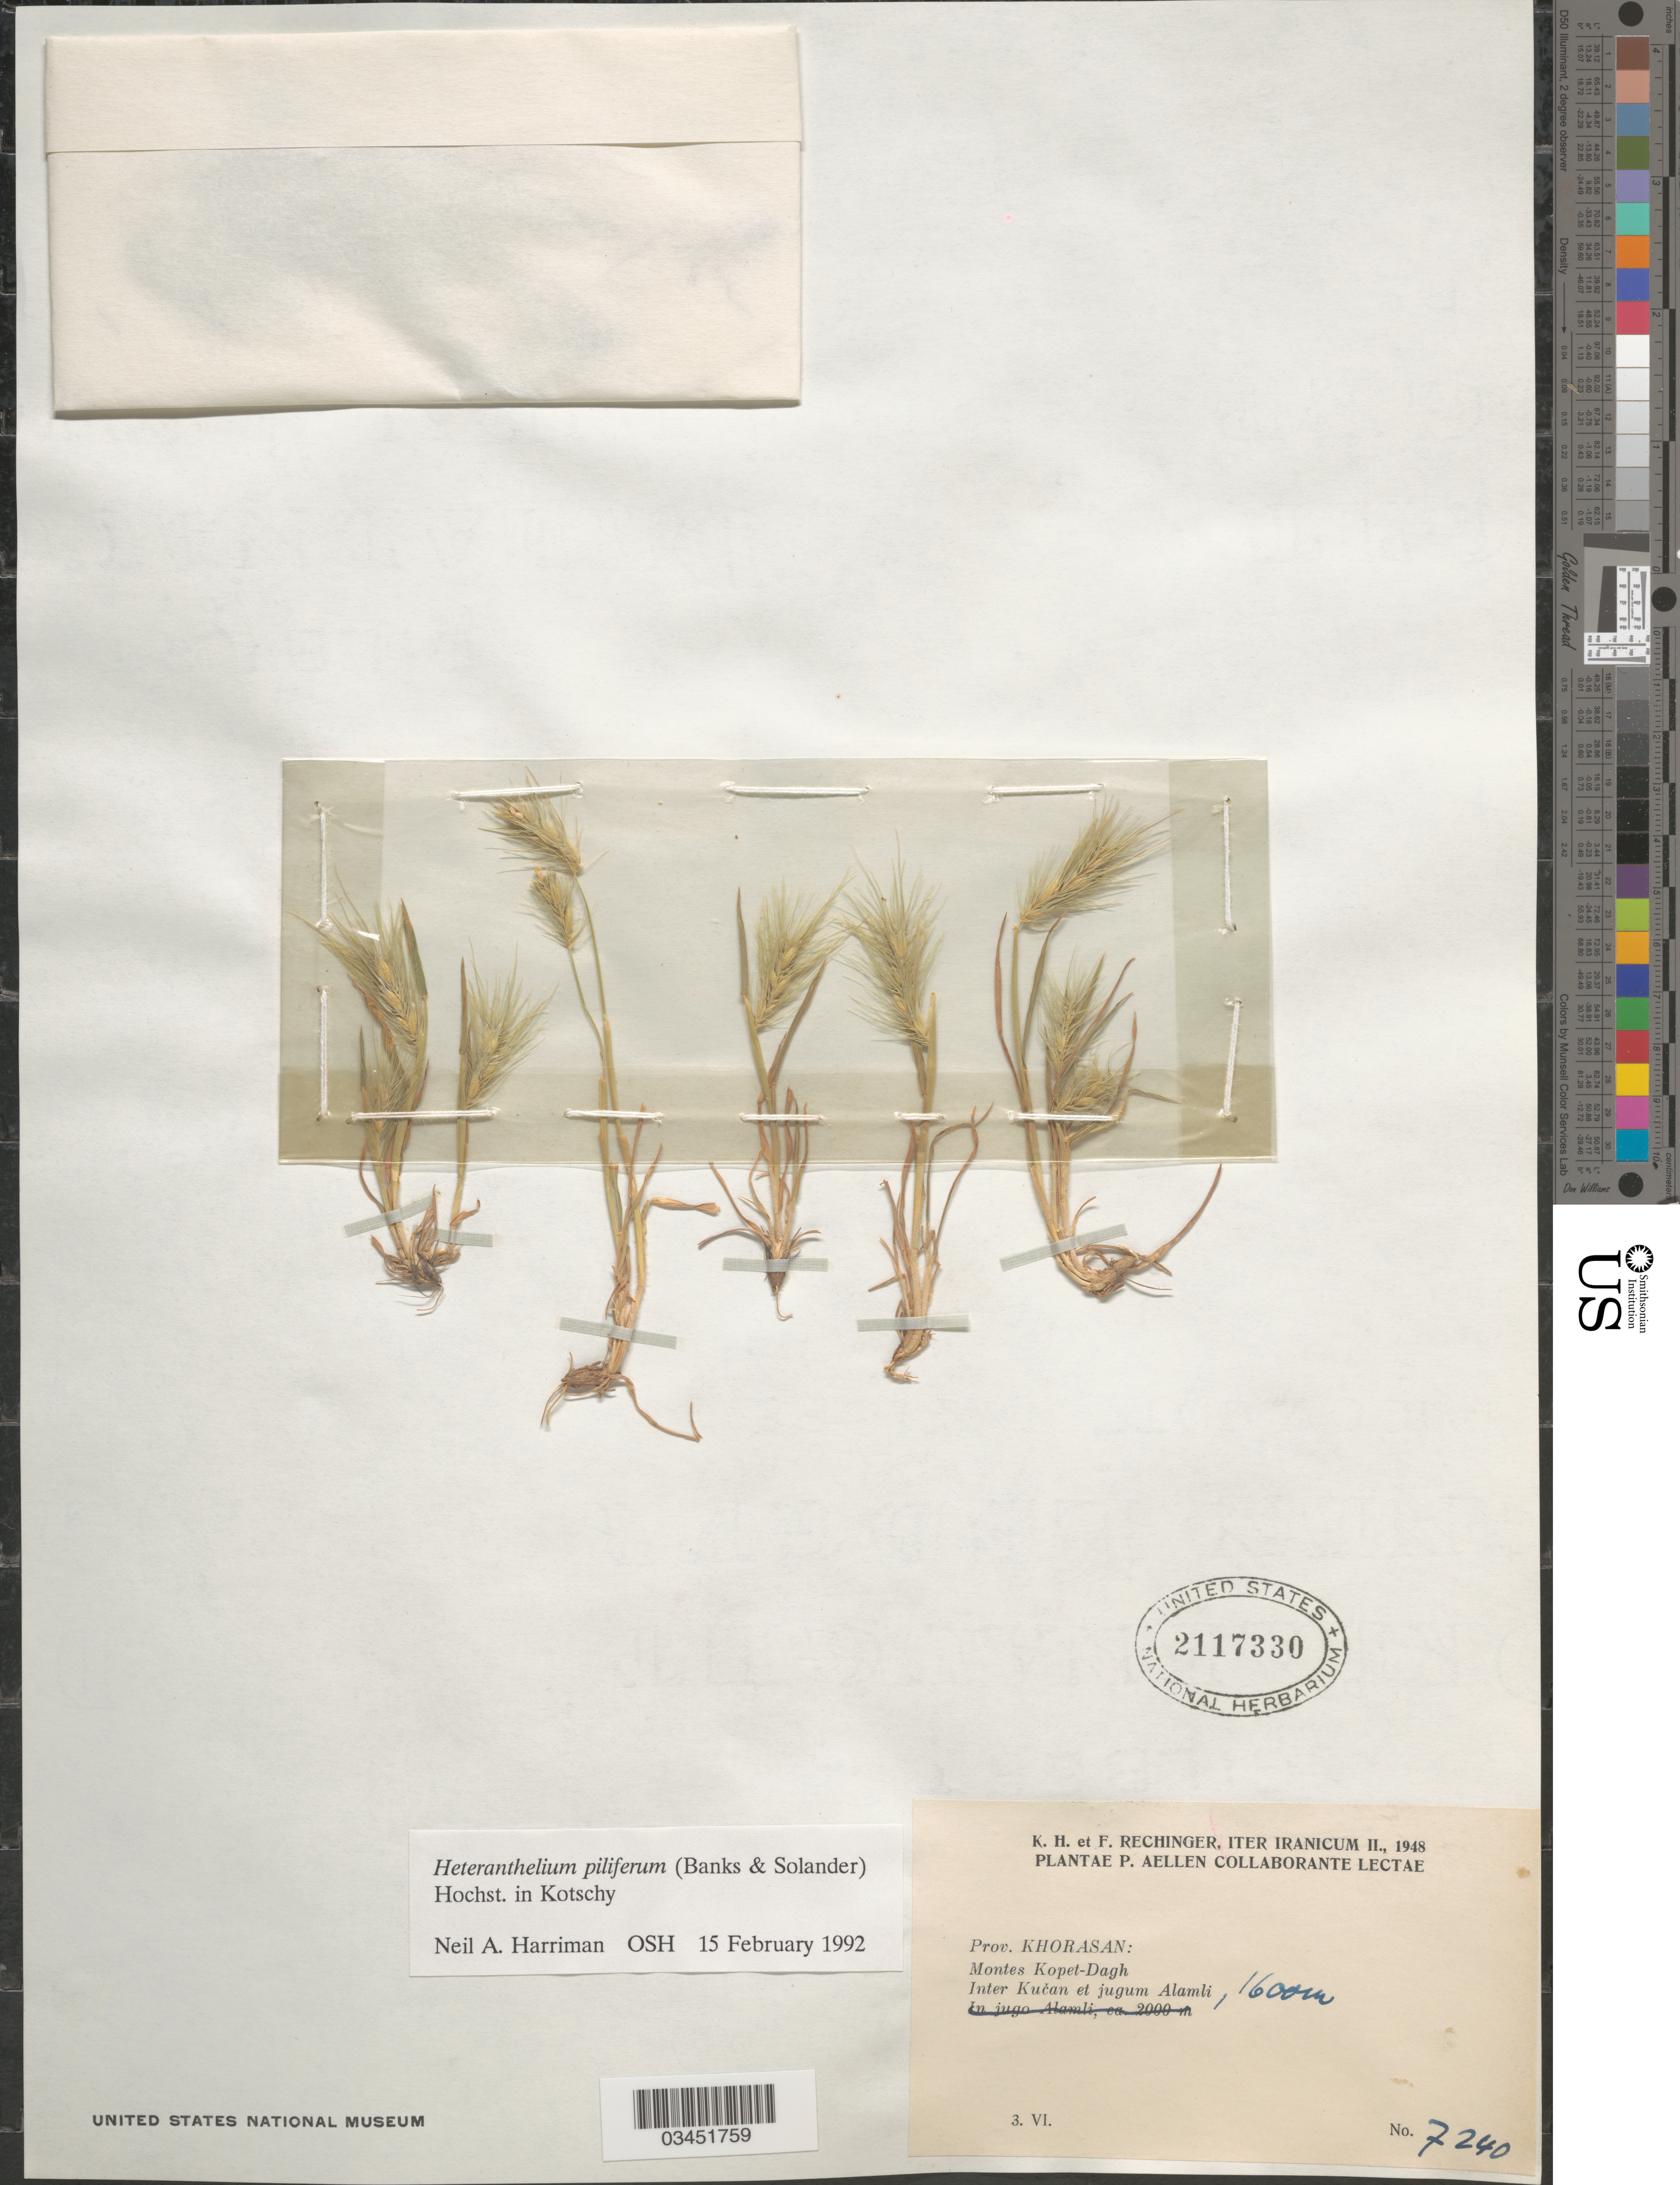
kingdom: Plantae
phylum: Tracheophyta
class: Liliopsida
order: Poales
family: Poaceae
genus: Heteranthelium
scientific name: Heteranthelium piliferum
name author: (Sol.) Hochst.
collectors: K. H. Rechinger & F. Rechinger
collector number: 7240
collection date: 1948-06-03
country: Iran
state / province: Khorasan [obsolete]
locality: Montes Kopet-Dagh. Inter Kučan et jugum Alamli. Iter Iranicum II., 1948.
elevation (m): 1600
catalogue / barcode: US 2117330